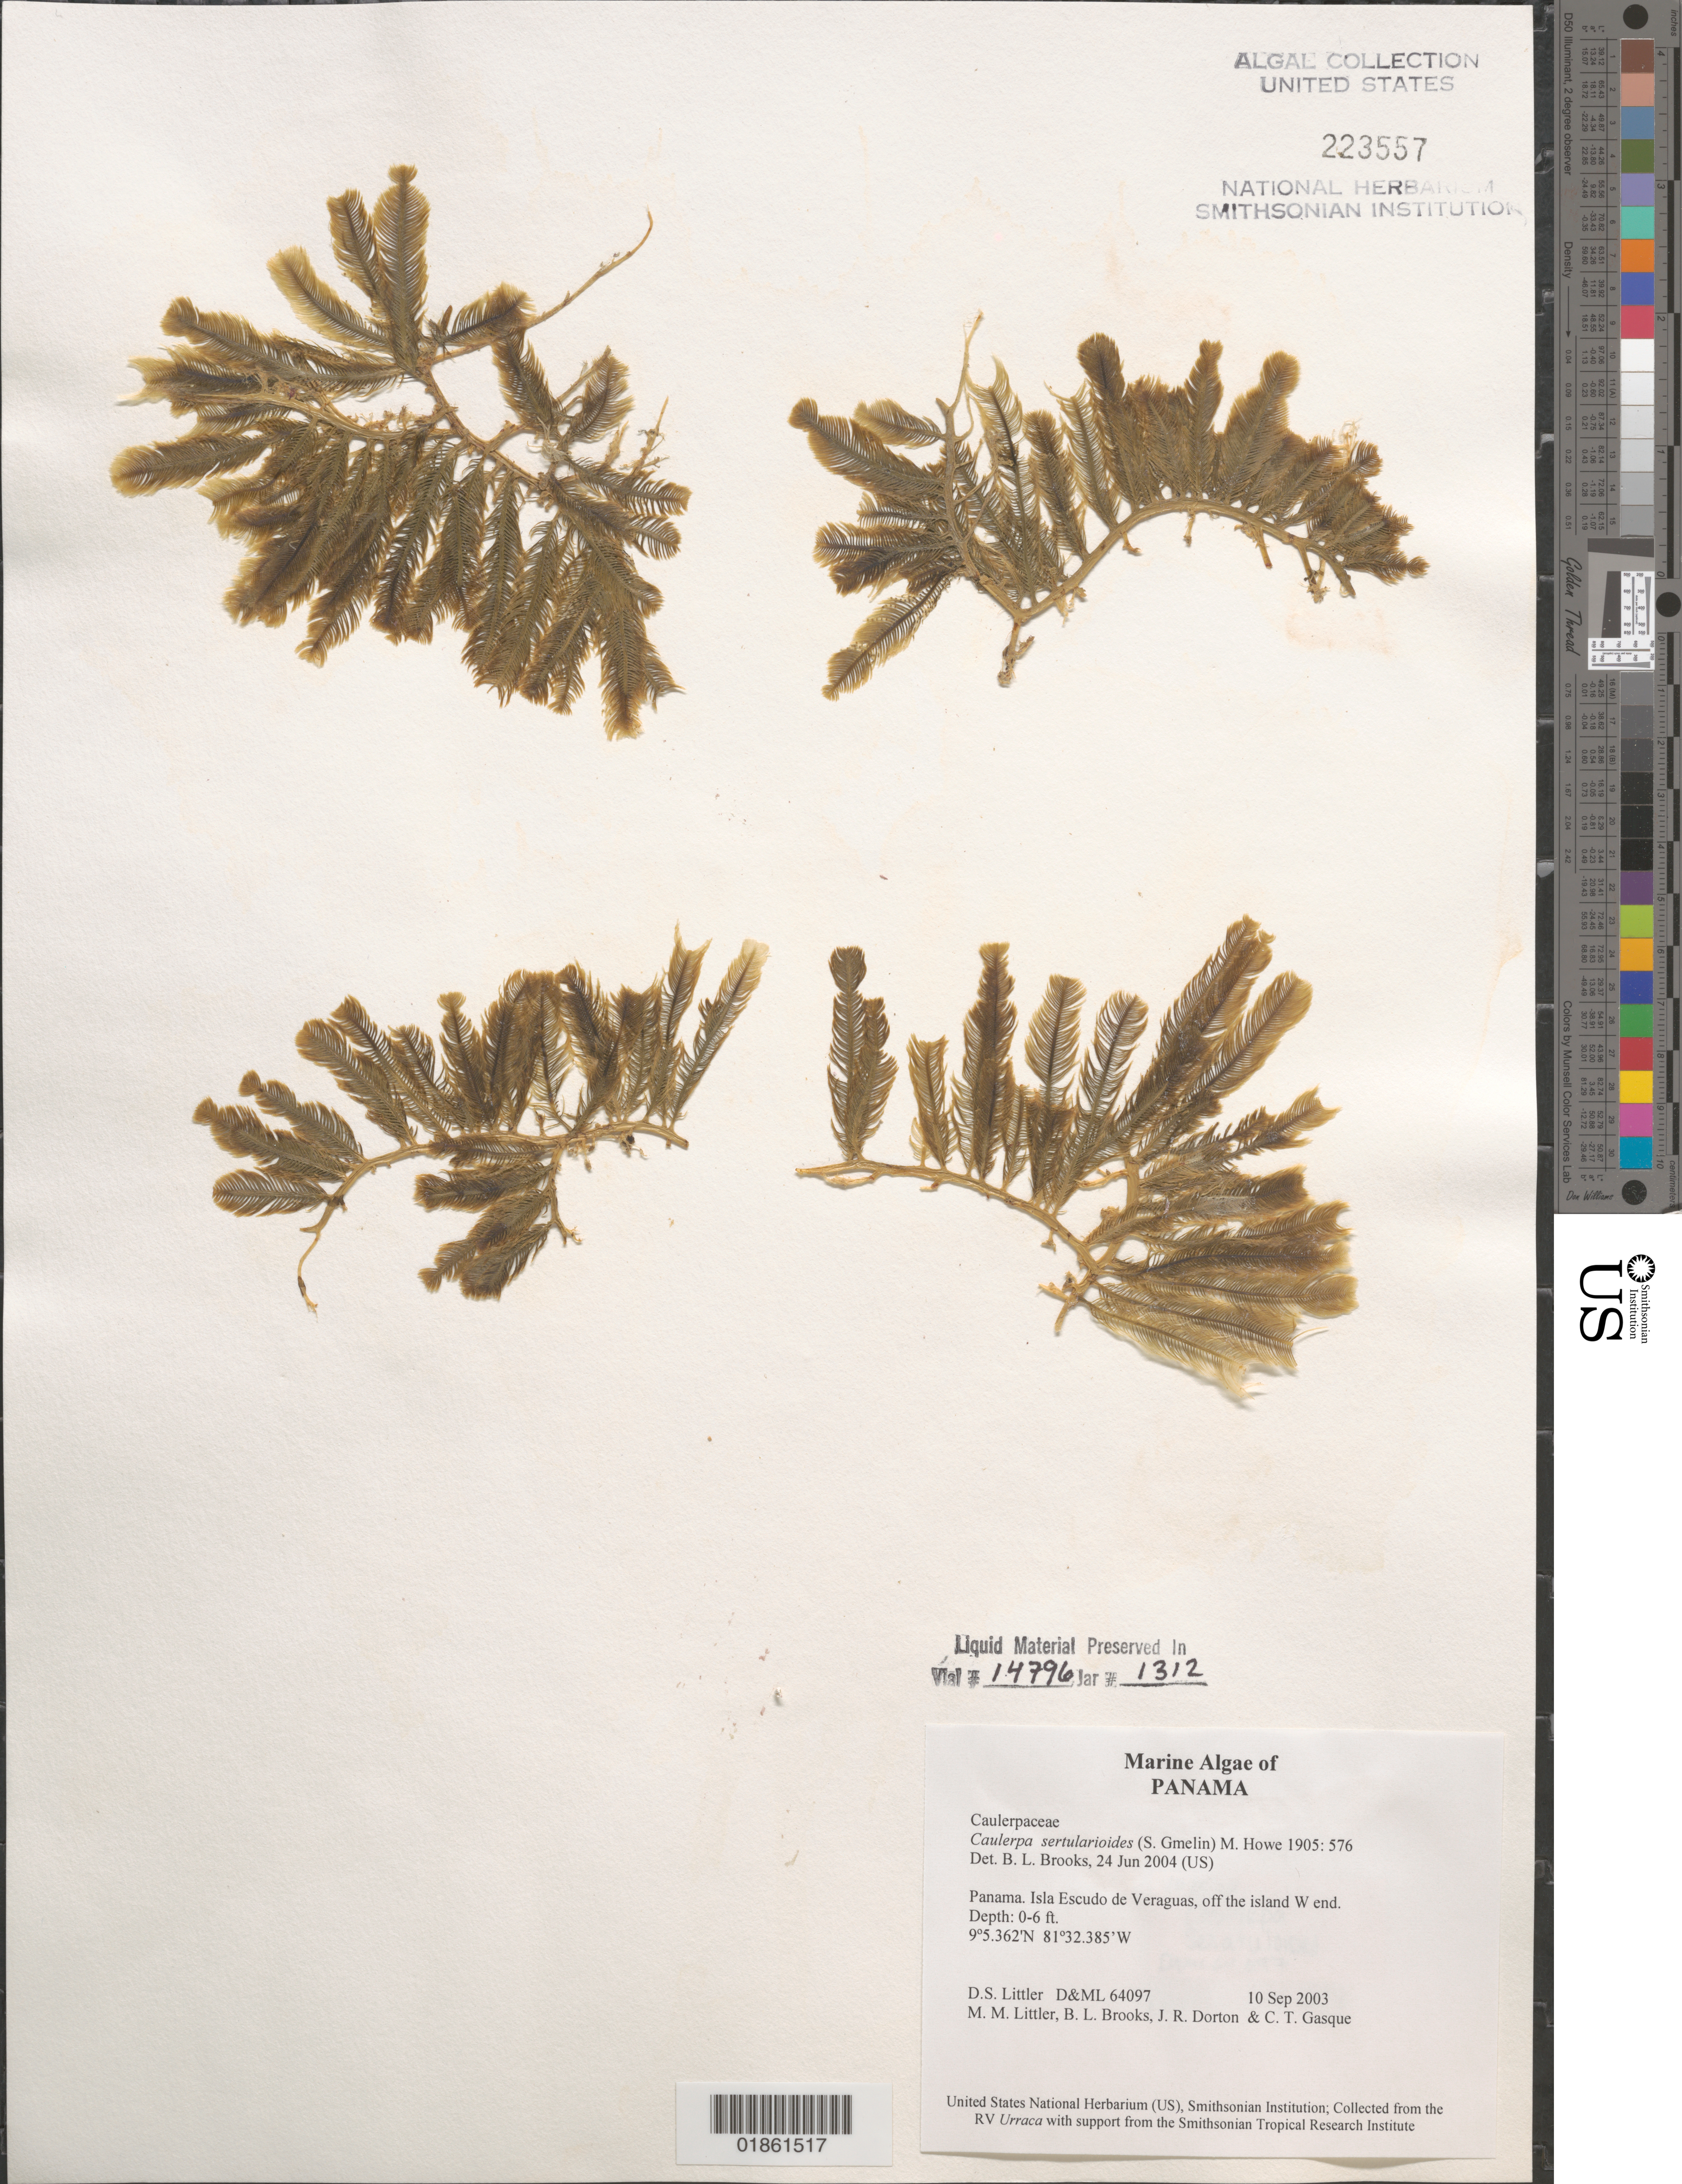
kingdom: Plantae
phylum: Chlorophyta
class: Ulvophyceae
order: Bryopsidales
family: Caulerpaceae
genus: Caulerpa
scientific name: Caulerpa sertularioides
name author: (S.G. Gmel.) M. Howe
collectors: D. S. Littler, M. M. Littler & C. Gasque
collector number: D&ML 64097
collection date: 2003-09-10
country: Panama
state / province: Ngöbe-Buglé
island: Escudo de Veraguas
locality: Isla Escudo de Veraguas. Snorkling W side.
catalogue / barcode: US 223557